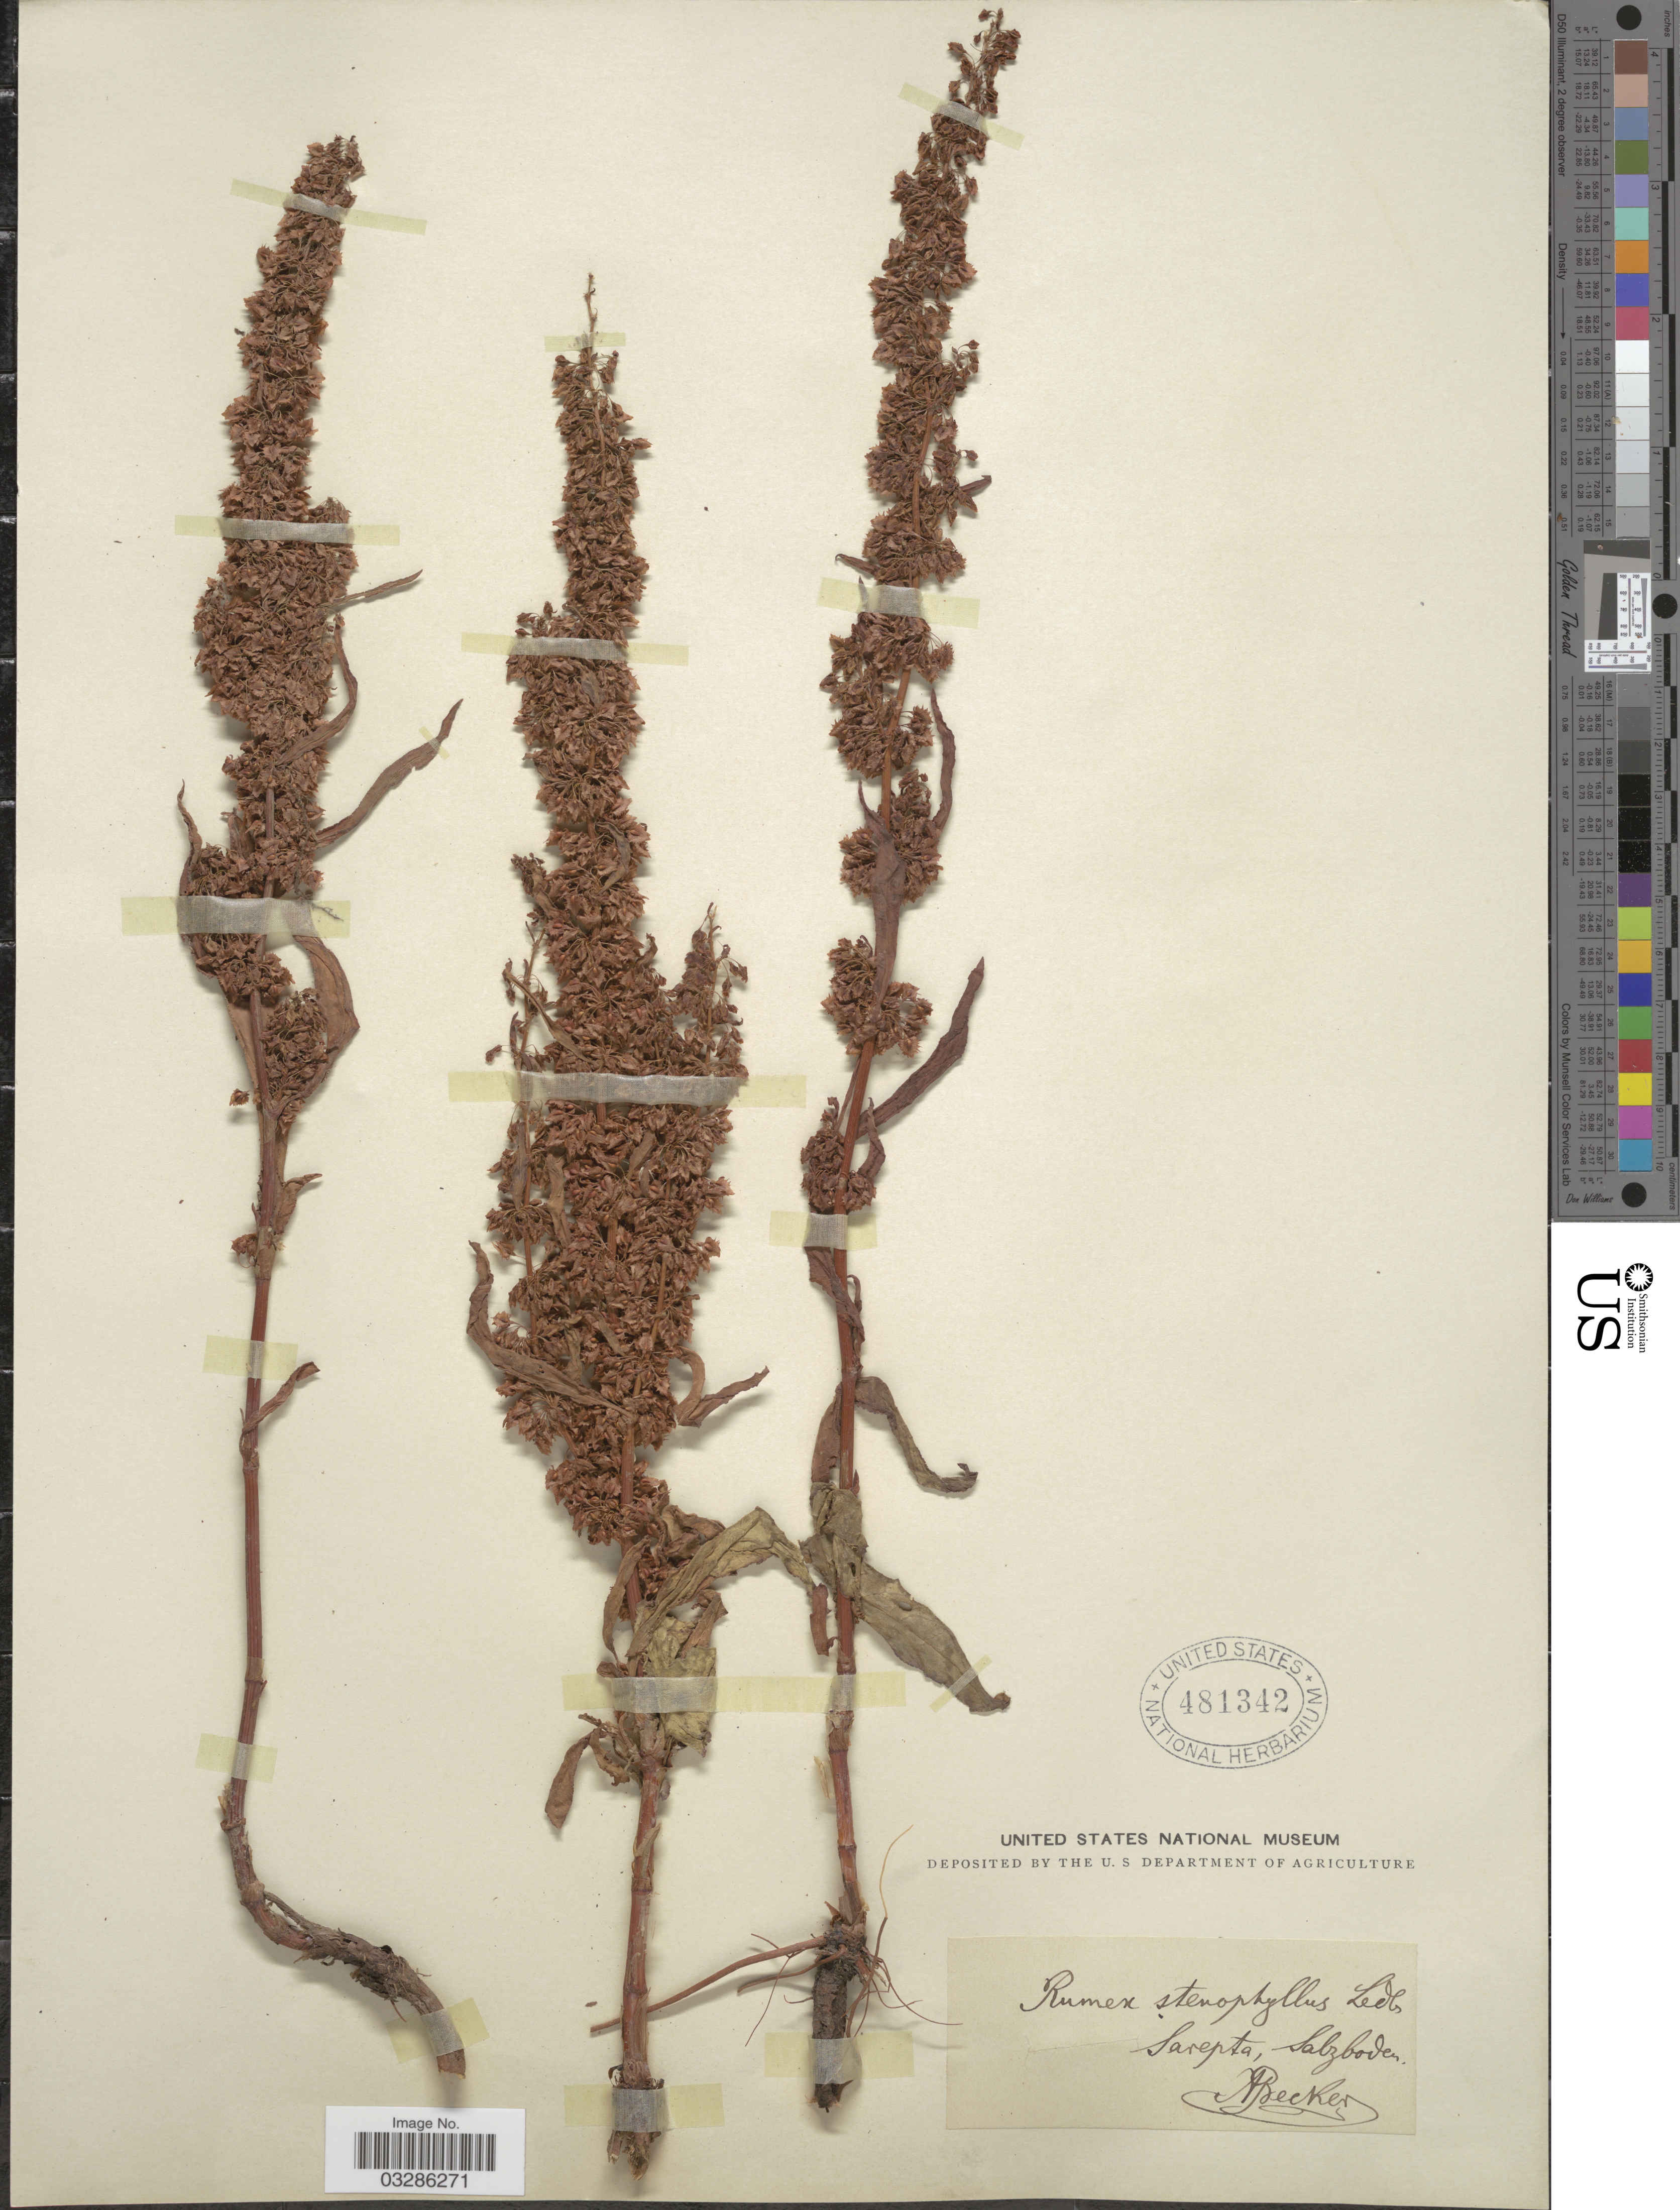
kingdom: Plantae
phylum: Tracheophyta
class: Magnoliopsida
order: Caryophyllales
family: Polygonaceae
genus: Rumex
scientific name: Rumex stenophyllus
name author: Ledeb.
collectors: A. Becker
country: Russian Federation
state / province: Volgograd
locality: Sarepta, Salzboden.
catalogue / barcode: US 481342